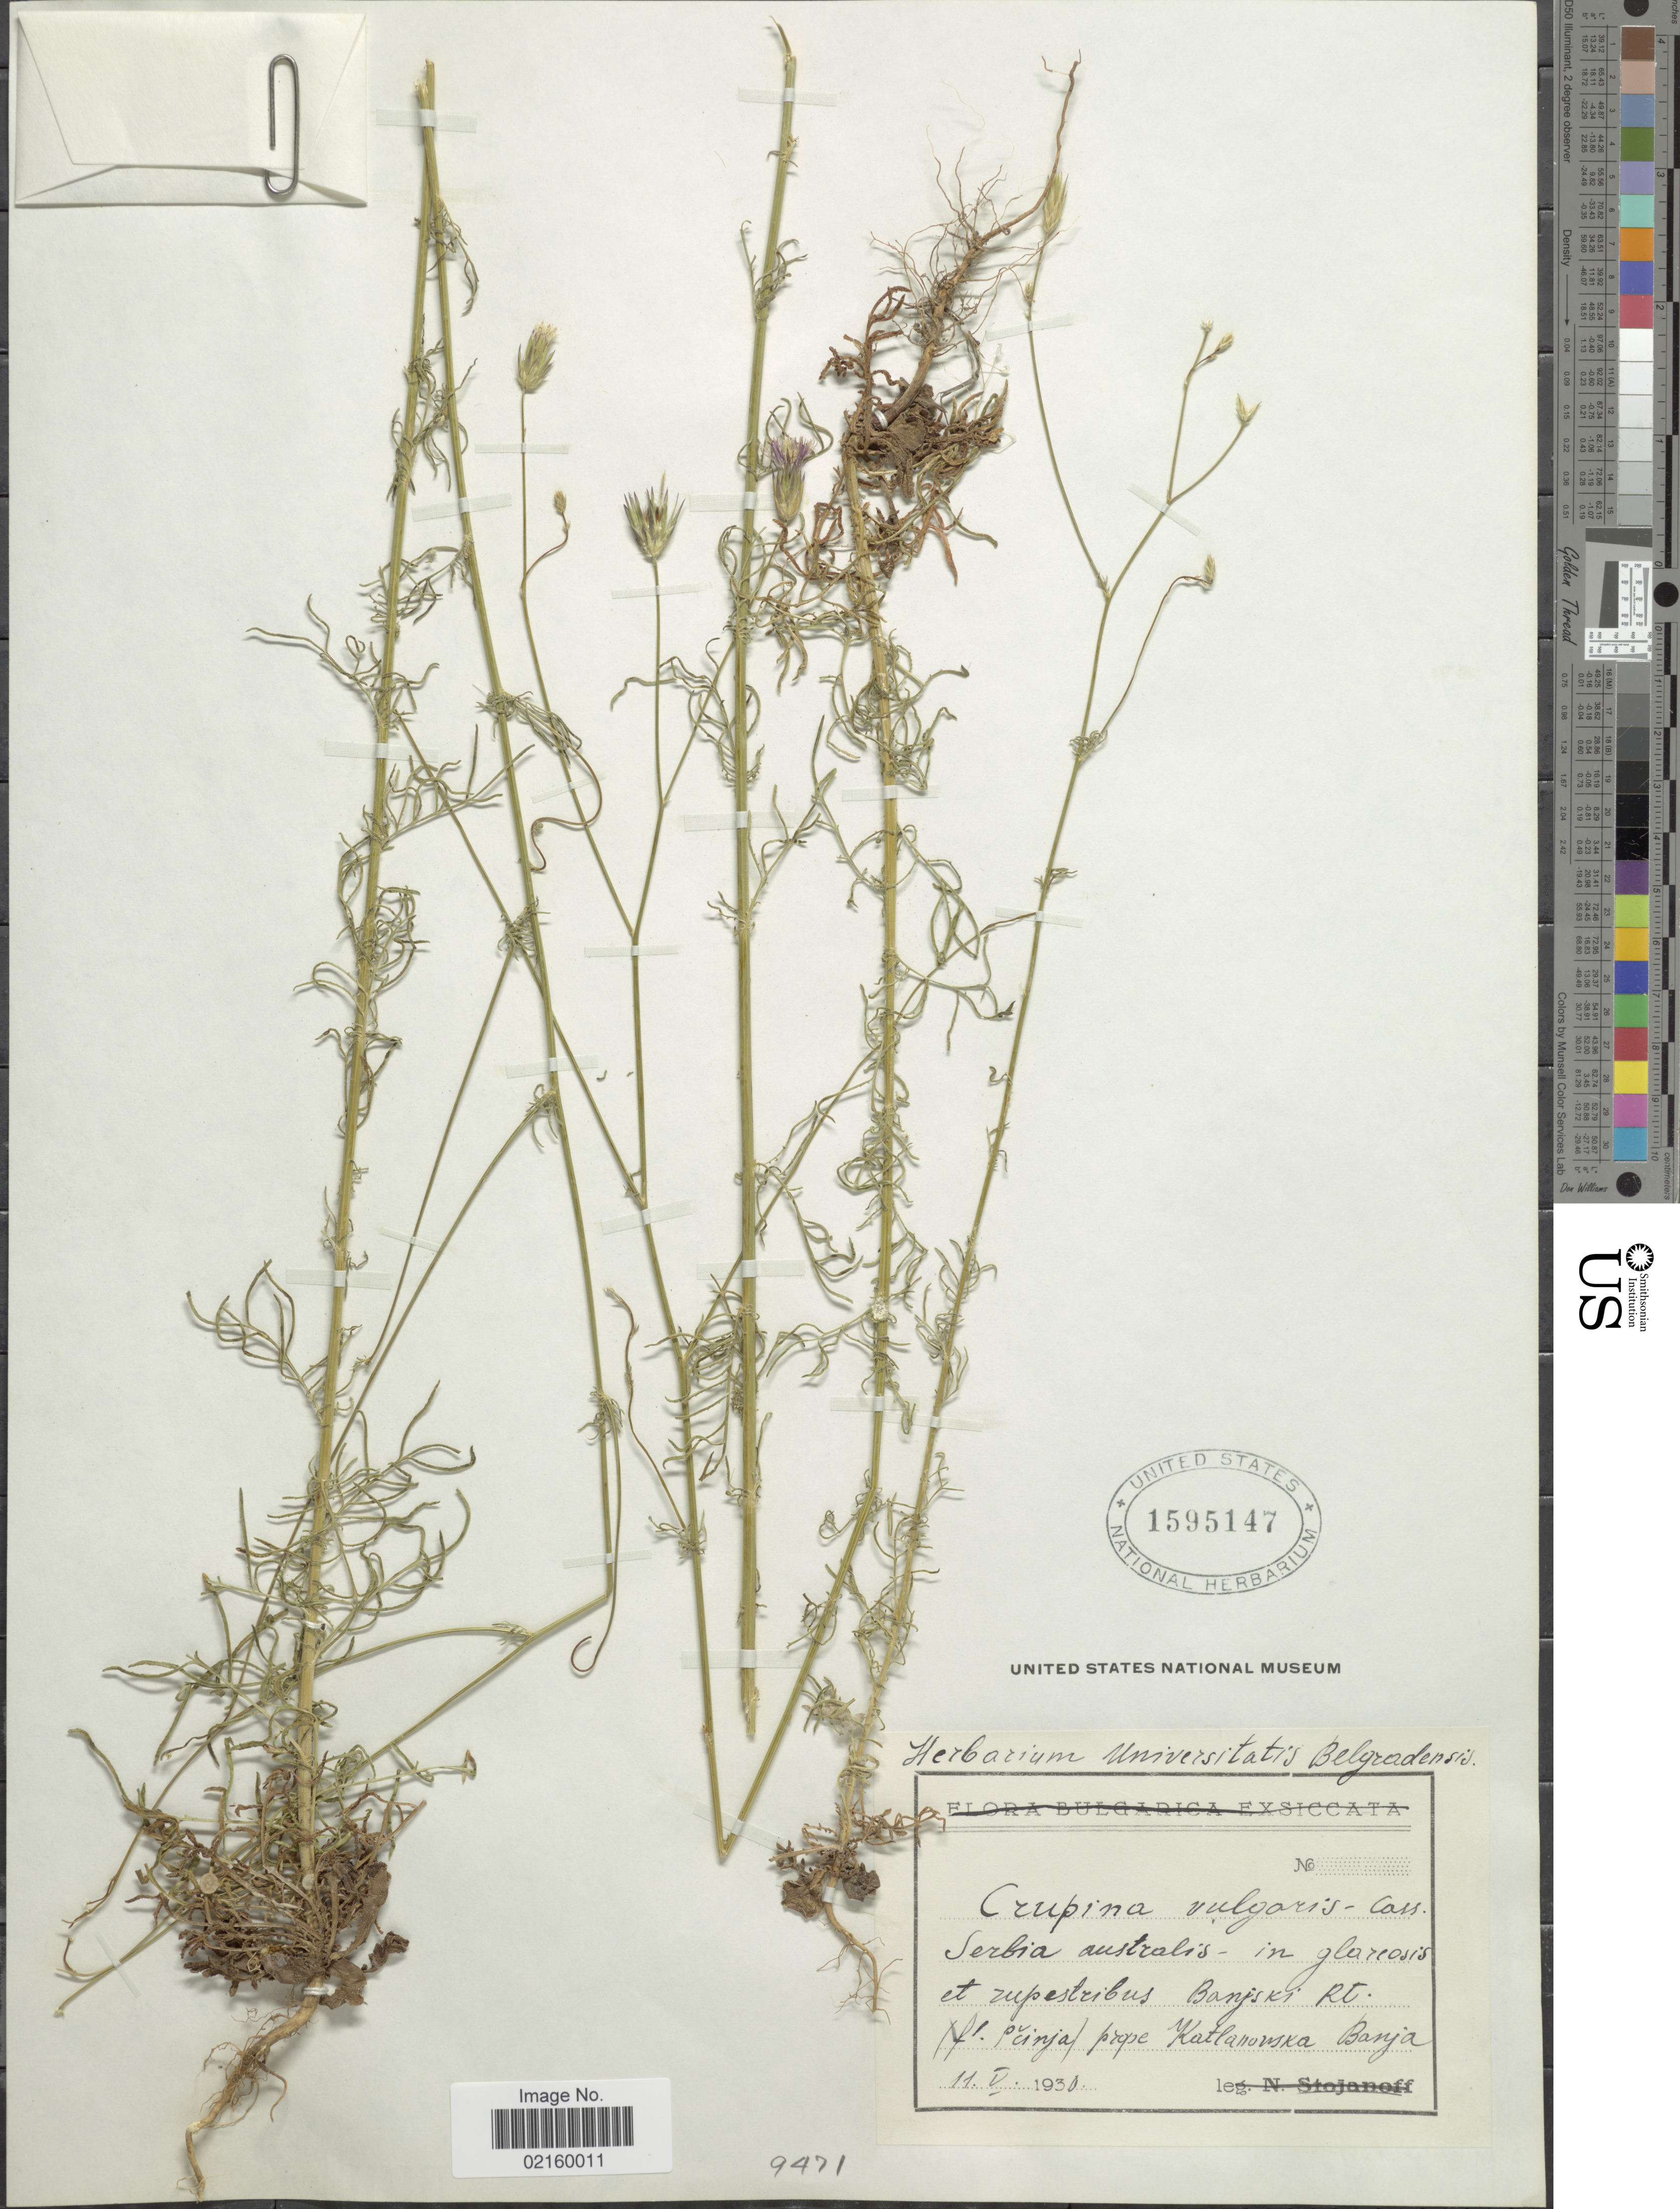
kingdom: Plantae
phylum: Tracheophyta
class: Magnoliopsida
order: Asterales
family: Asteraceae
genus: Crupina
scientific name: Crupina vulgaris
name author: Pers. ex Cass.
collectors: ex herb. Universitatis Belgradensis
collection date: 1930-05-11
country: Serbia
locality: Serbia australis, in glareosis et rupestribus Banjski Rt., [illegible text] Peinja, prope Katlanonska Banja[interpreted]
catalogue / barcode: US 1595147